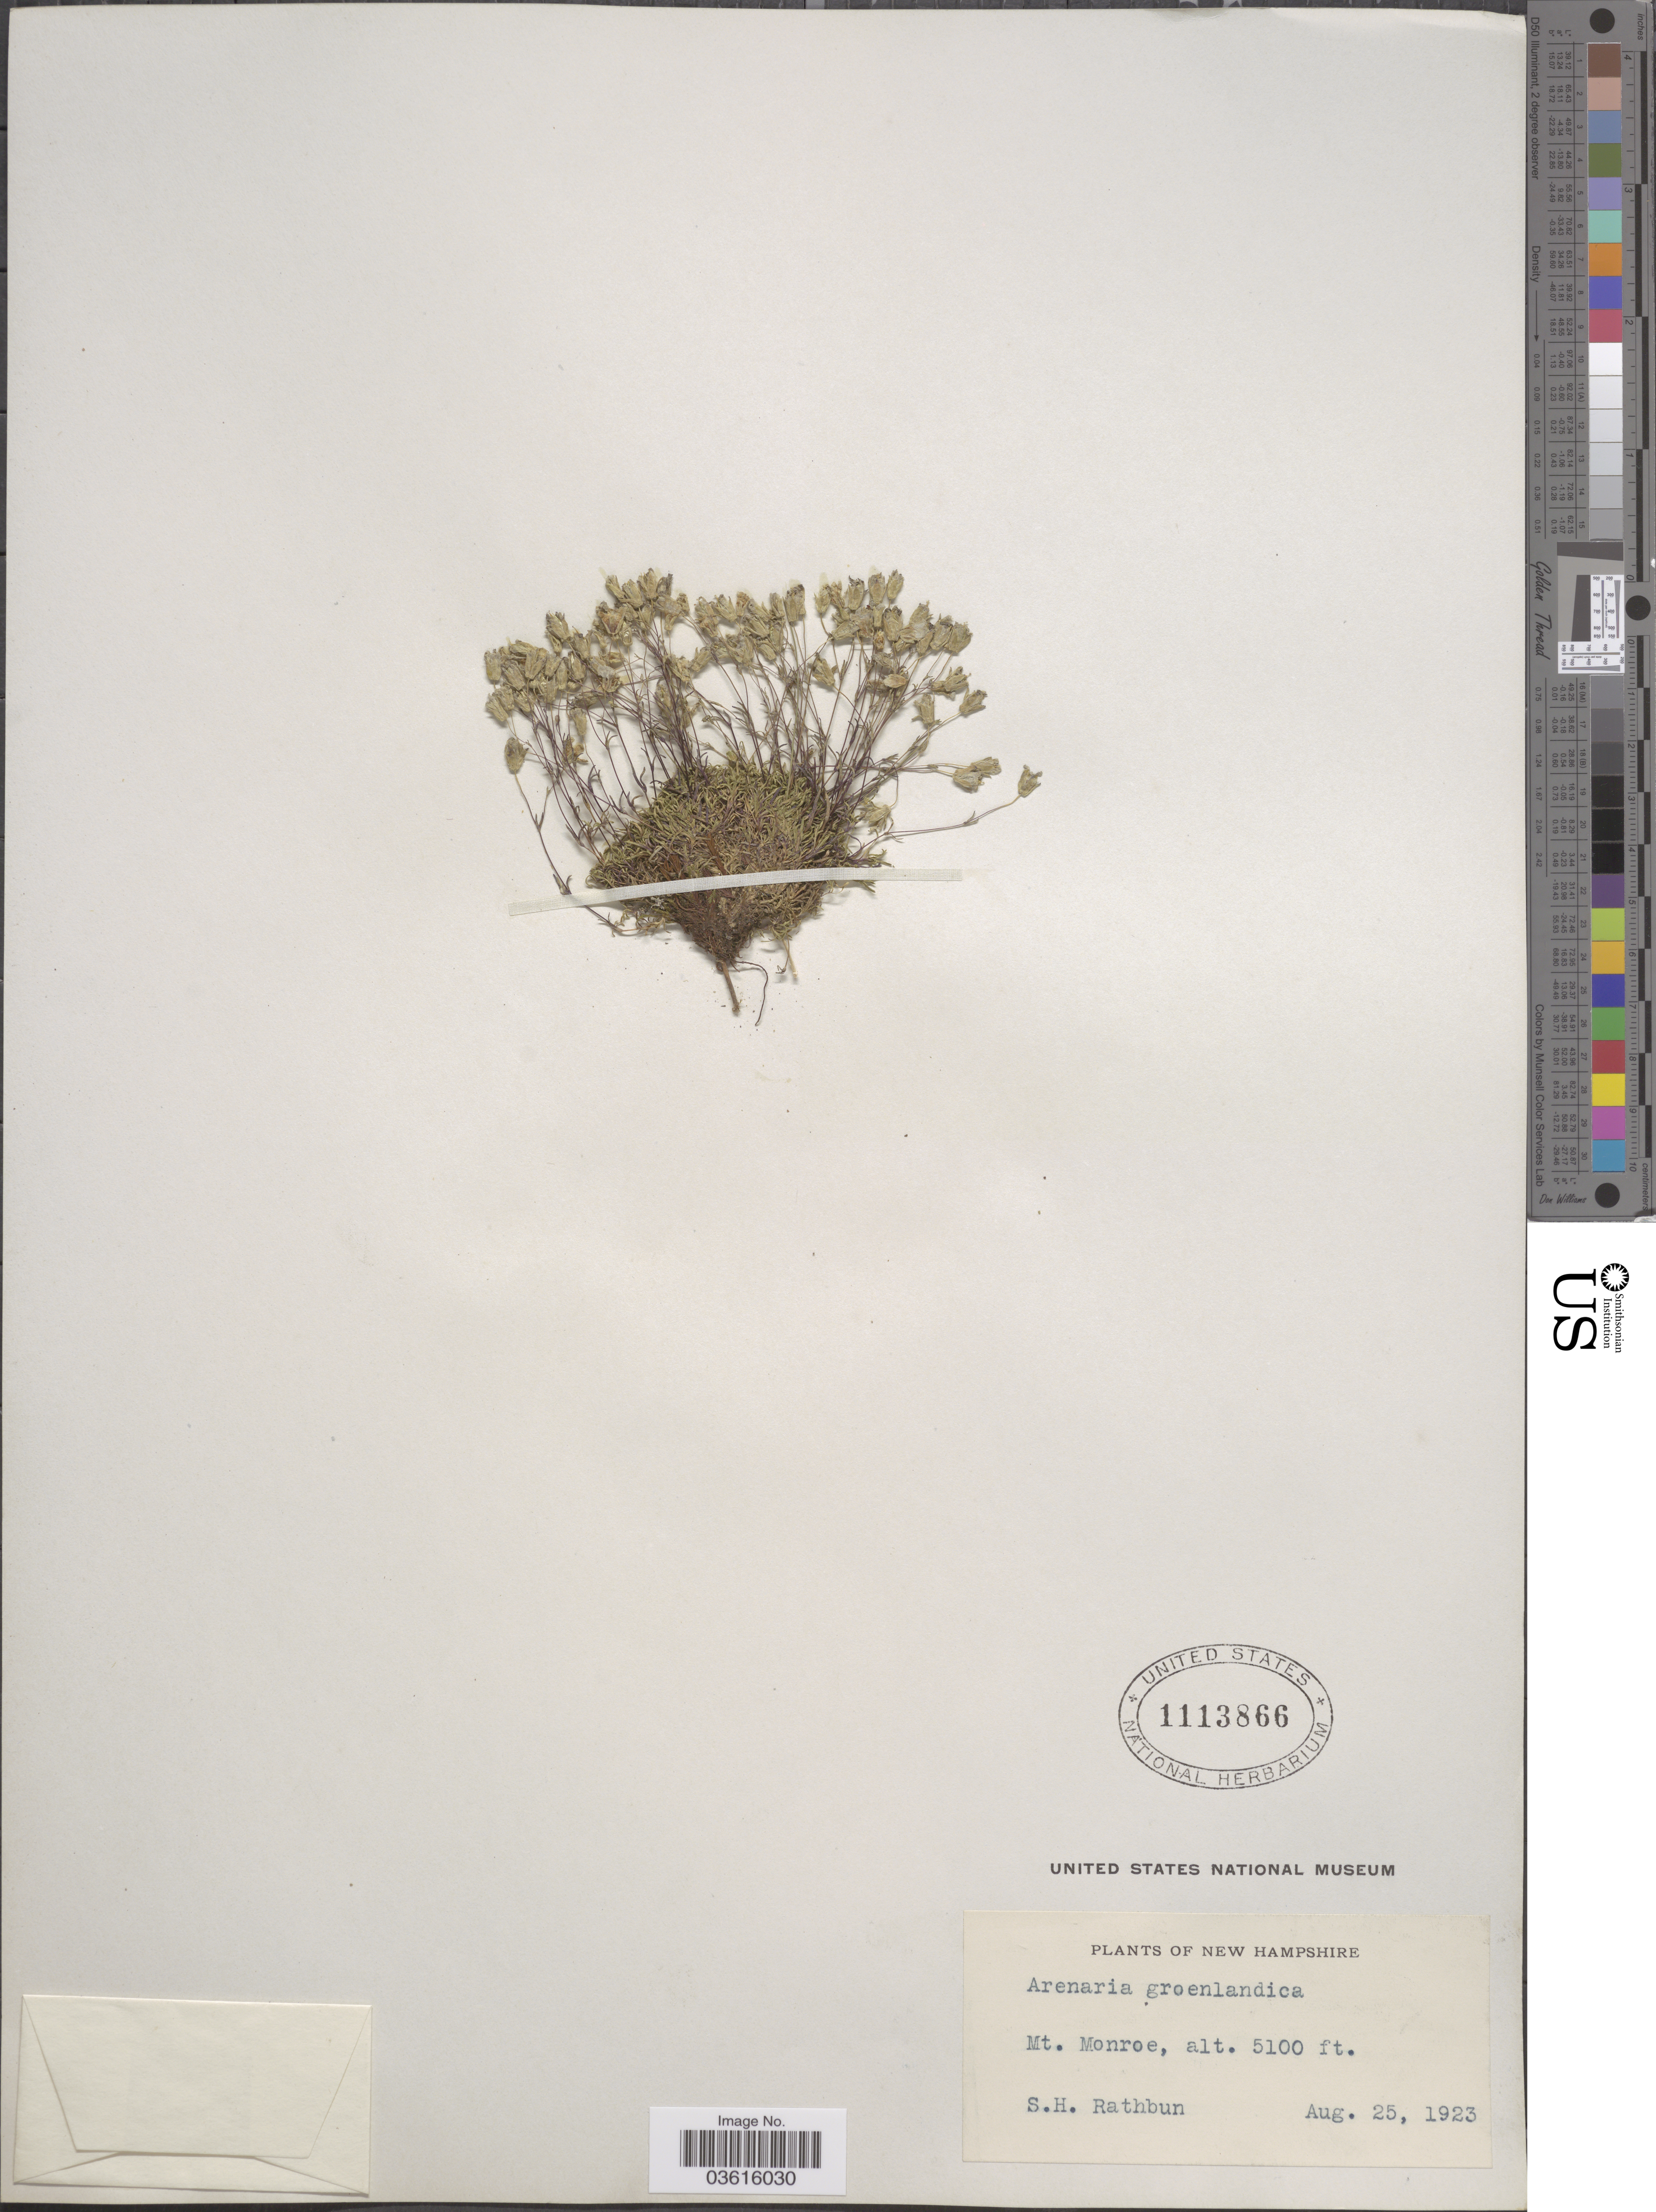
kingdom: Plantae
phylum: Tracheophyta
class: Magnoliopsida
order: Caryophyllales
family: Caryophyllaceae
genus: Minuartia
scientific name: Minuartia groenlandica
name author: (Retz.) Ostenf.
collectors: S. Rathbun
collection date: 1923-08-25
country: United States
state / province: New Hampshire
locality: Mt. Monroe.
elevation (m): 1554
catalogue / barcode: US 1113866